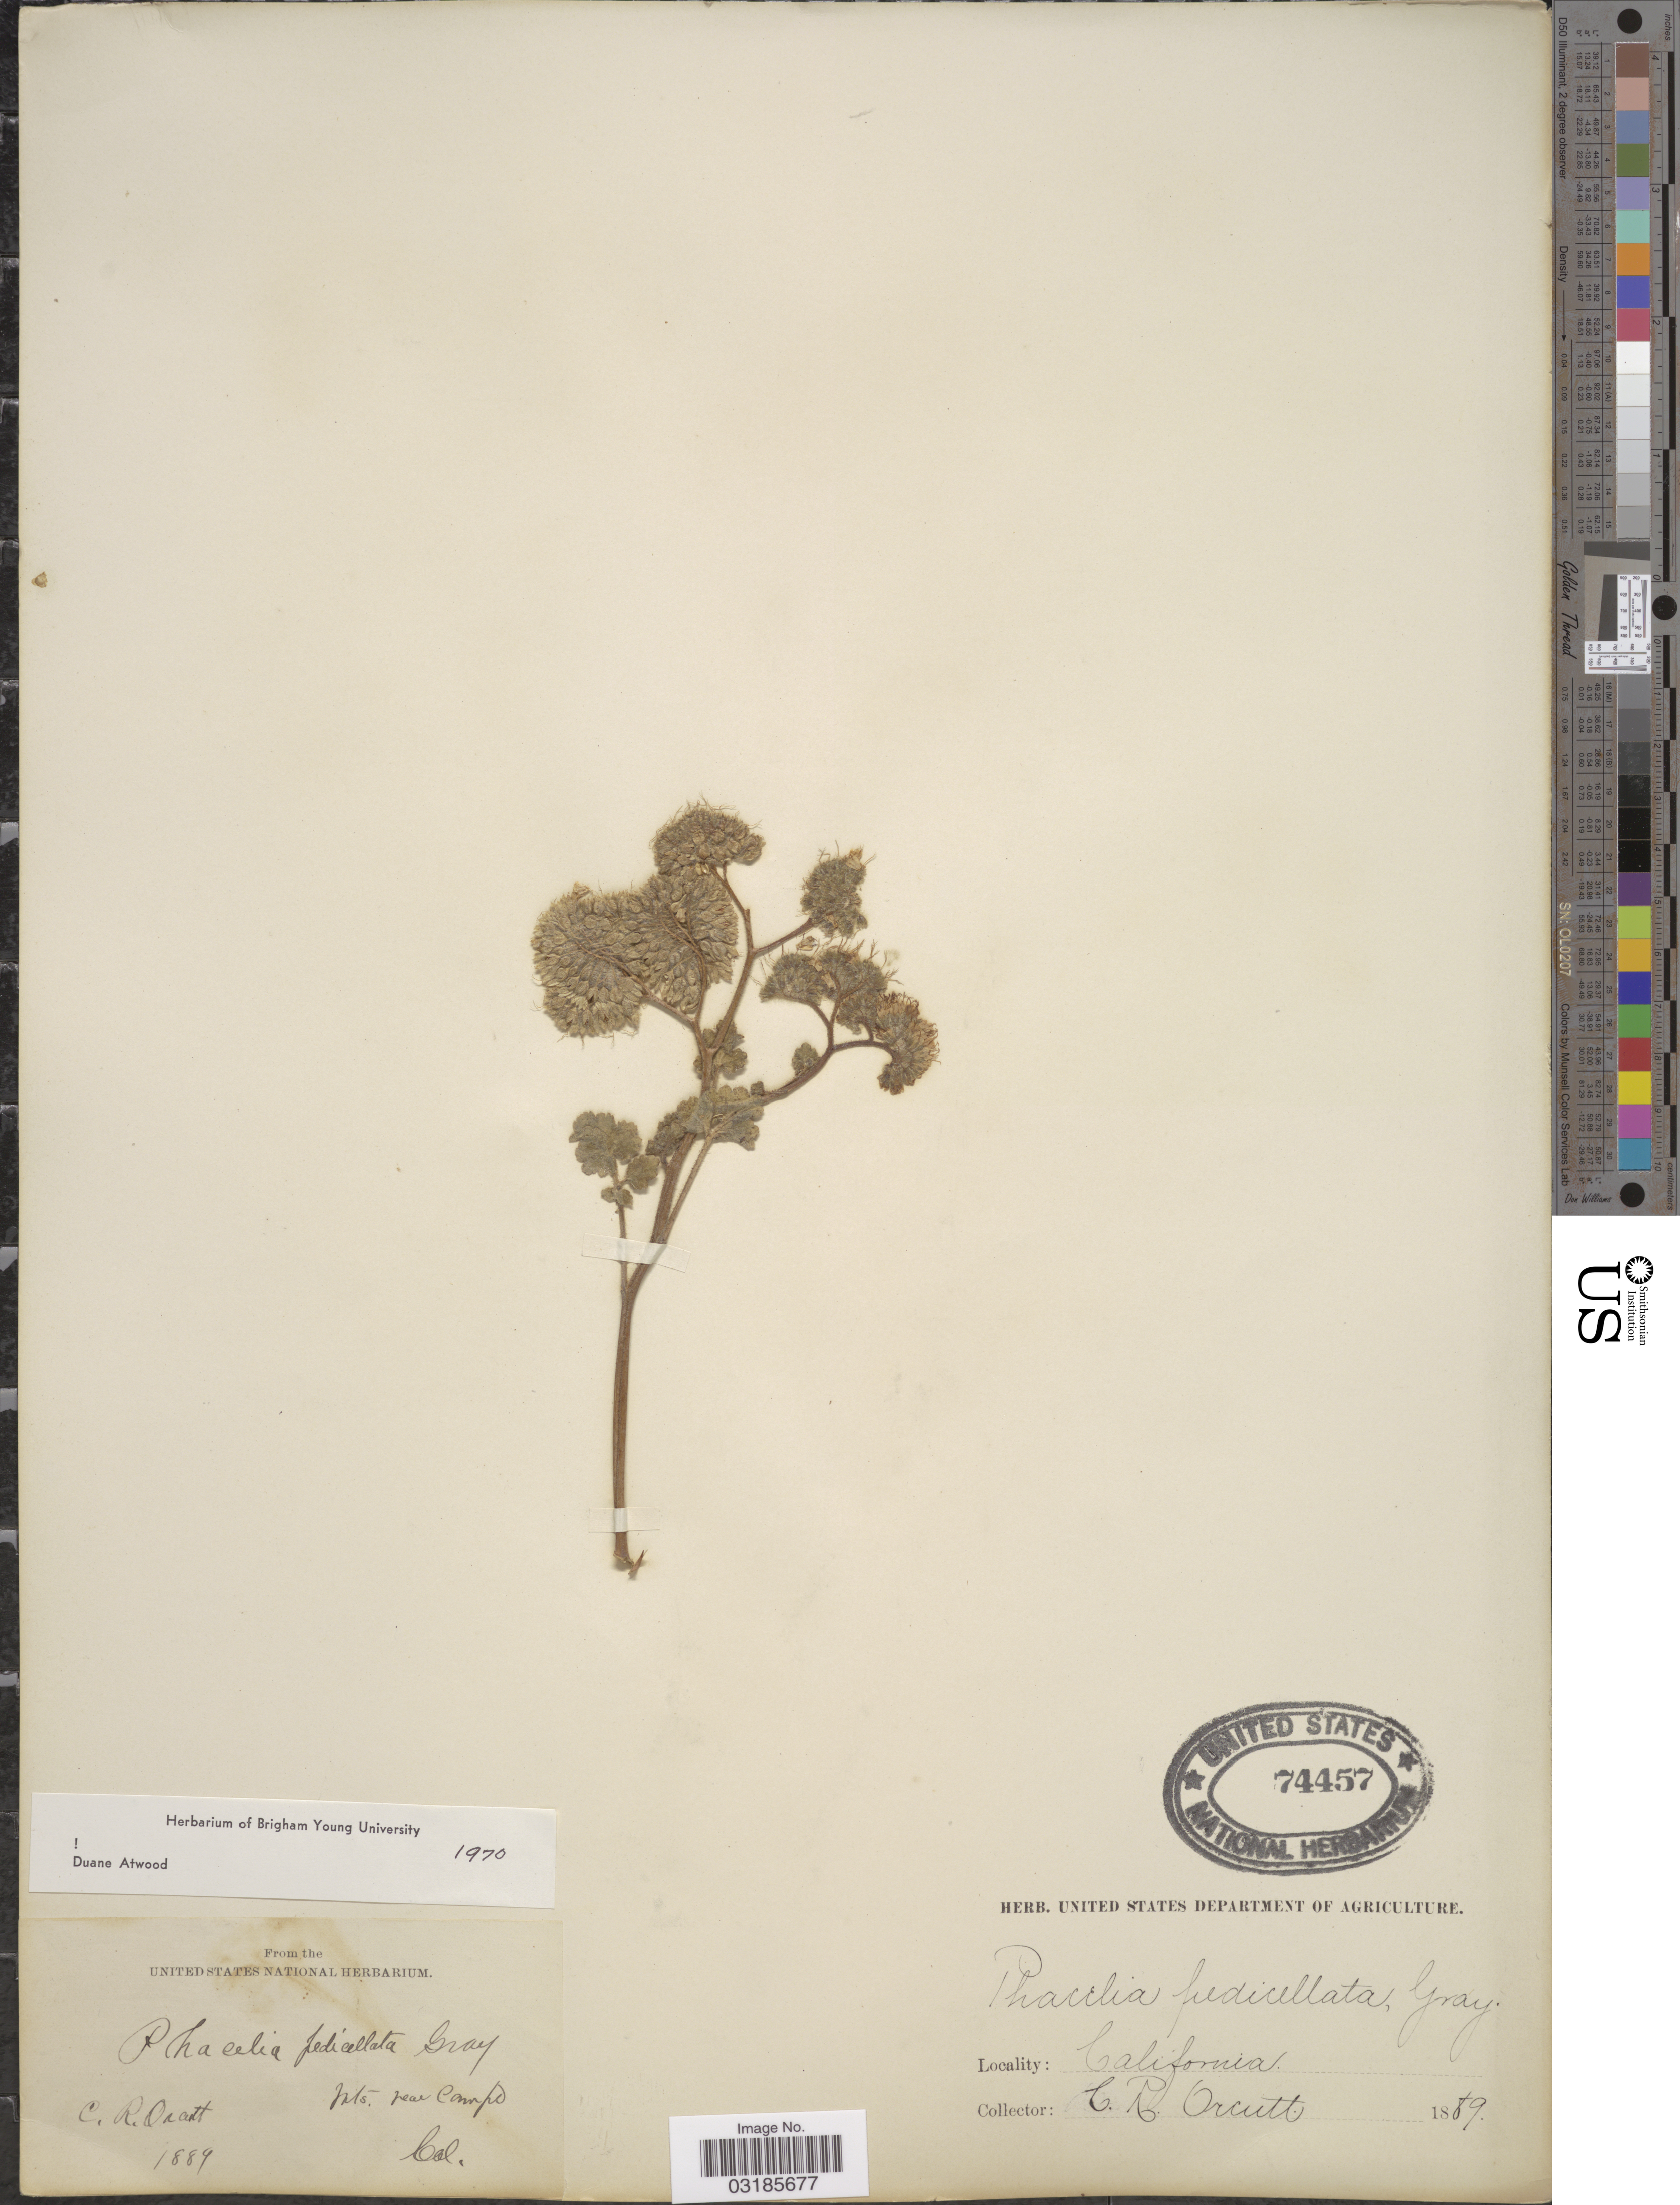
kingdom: Plantae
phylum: Tracheophyta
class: Magnoliopsida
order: Boraginales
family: Hydrophyllaceae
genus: Phacelia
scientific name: Phacelia pedicellata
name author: A. Gray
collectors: C. R. Orcutt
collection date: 1889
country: United States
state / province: California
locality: Mts. near Campo.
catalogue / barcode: US 74457